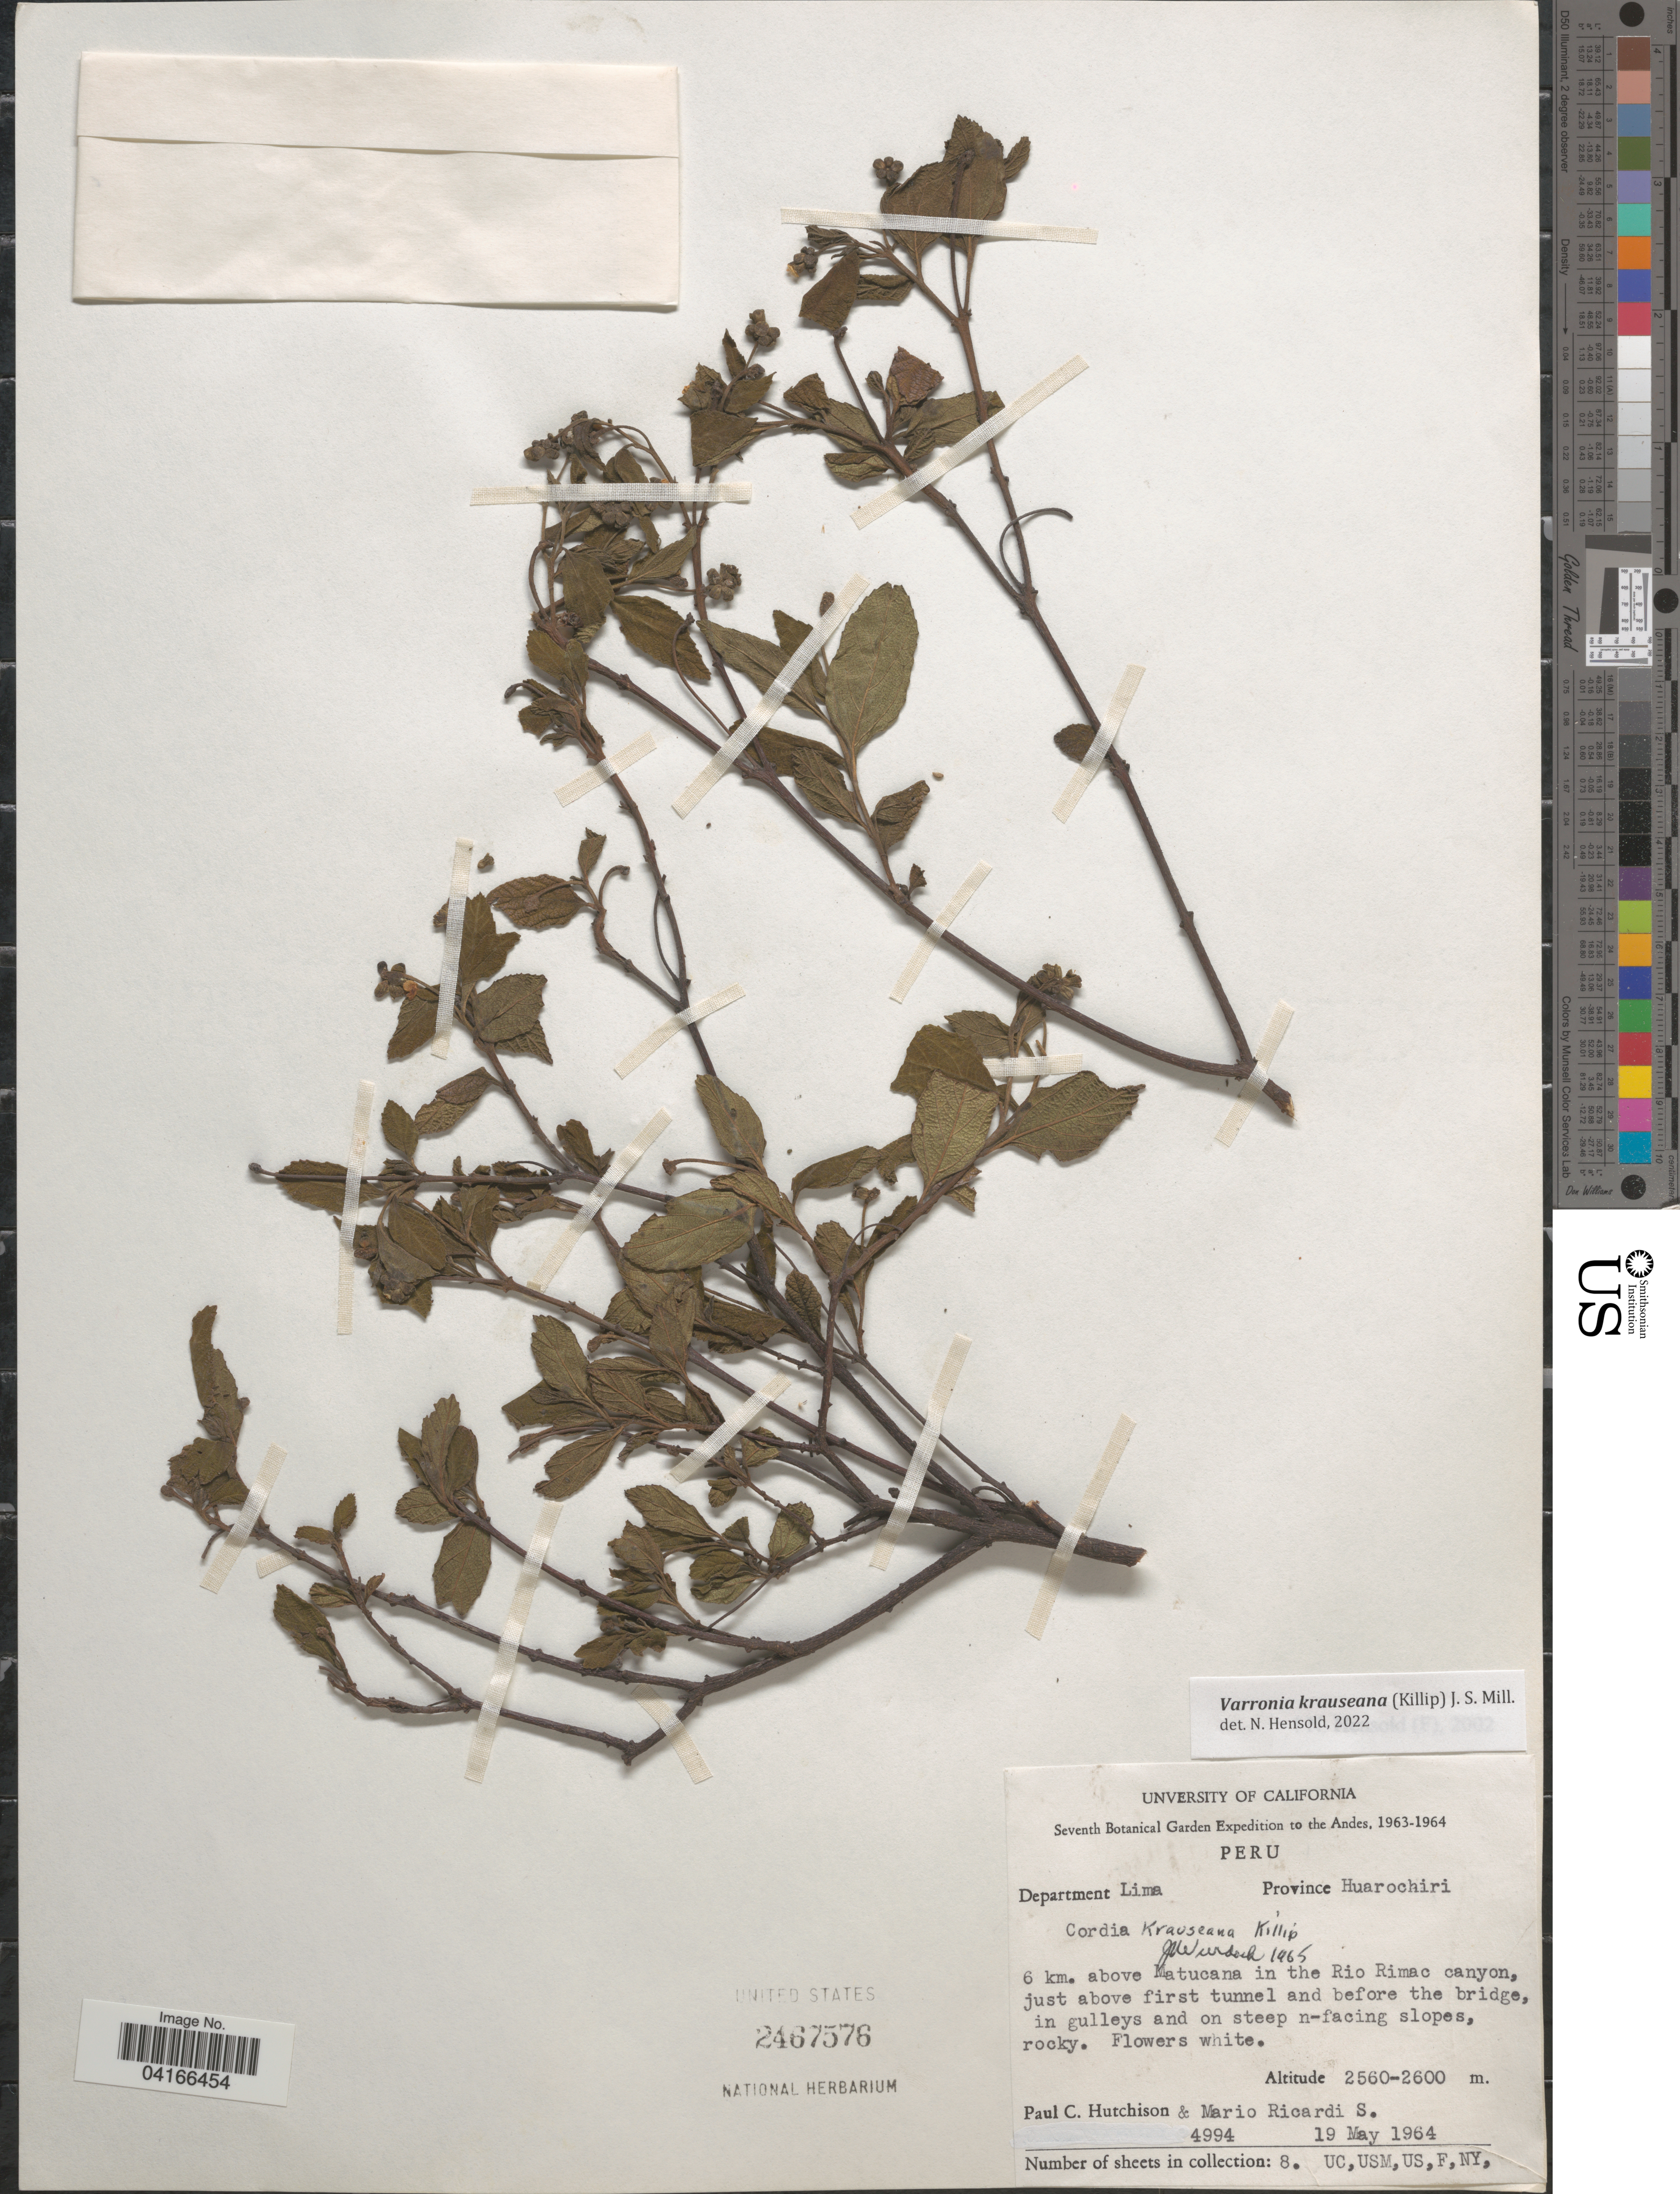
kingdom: Plantae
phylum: Tracheophyta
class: Magnoliopsida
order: Boraginales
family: Cordiaceae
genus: Varronia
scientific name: Varronia krauseana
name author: (Killip) J.S. Mill.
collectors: P. C. Hutchison & M. Ricardi S.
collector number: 4994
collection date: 1964-05-19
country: Peru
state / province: Lima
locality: Seventh Botanical Garden Expedition to the Andes, 1963-1964. Department Lima. Province Huarochiri. 6 km. above Matucana in the Rio Rimac canyon, just above first tunnel and before the bridge.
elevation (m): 2560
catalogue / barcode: US 2467576